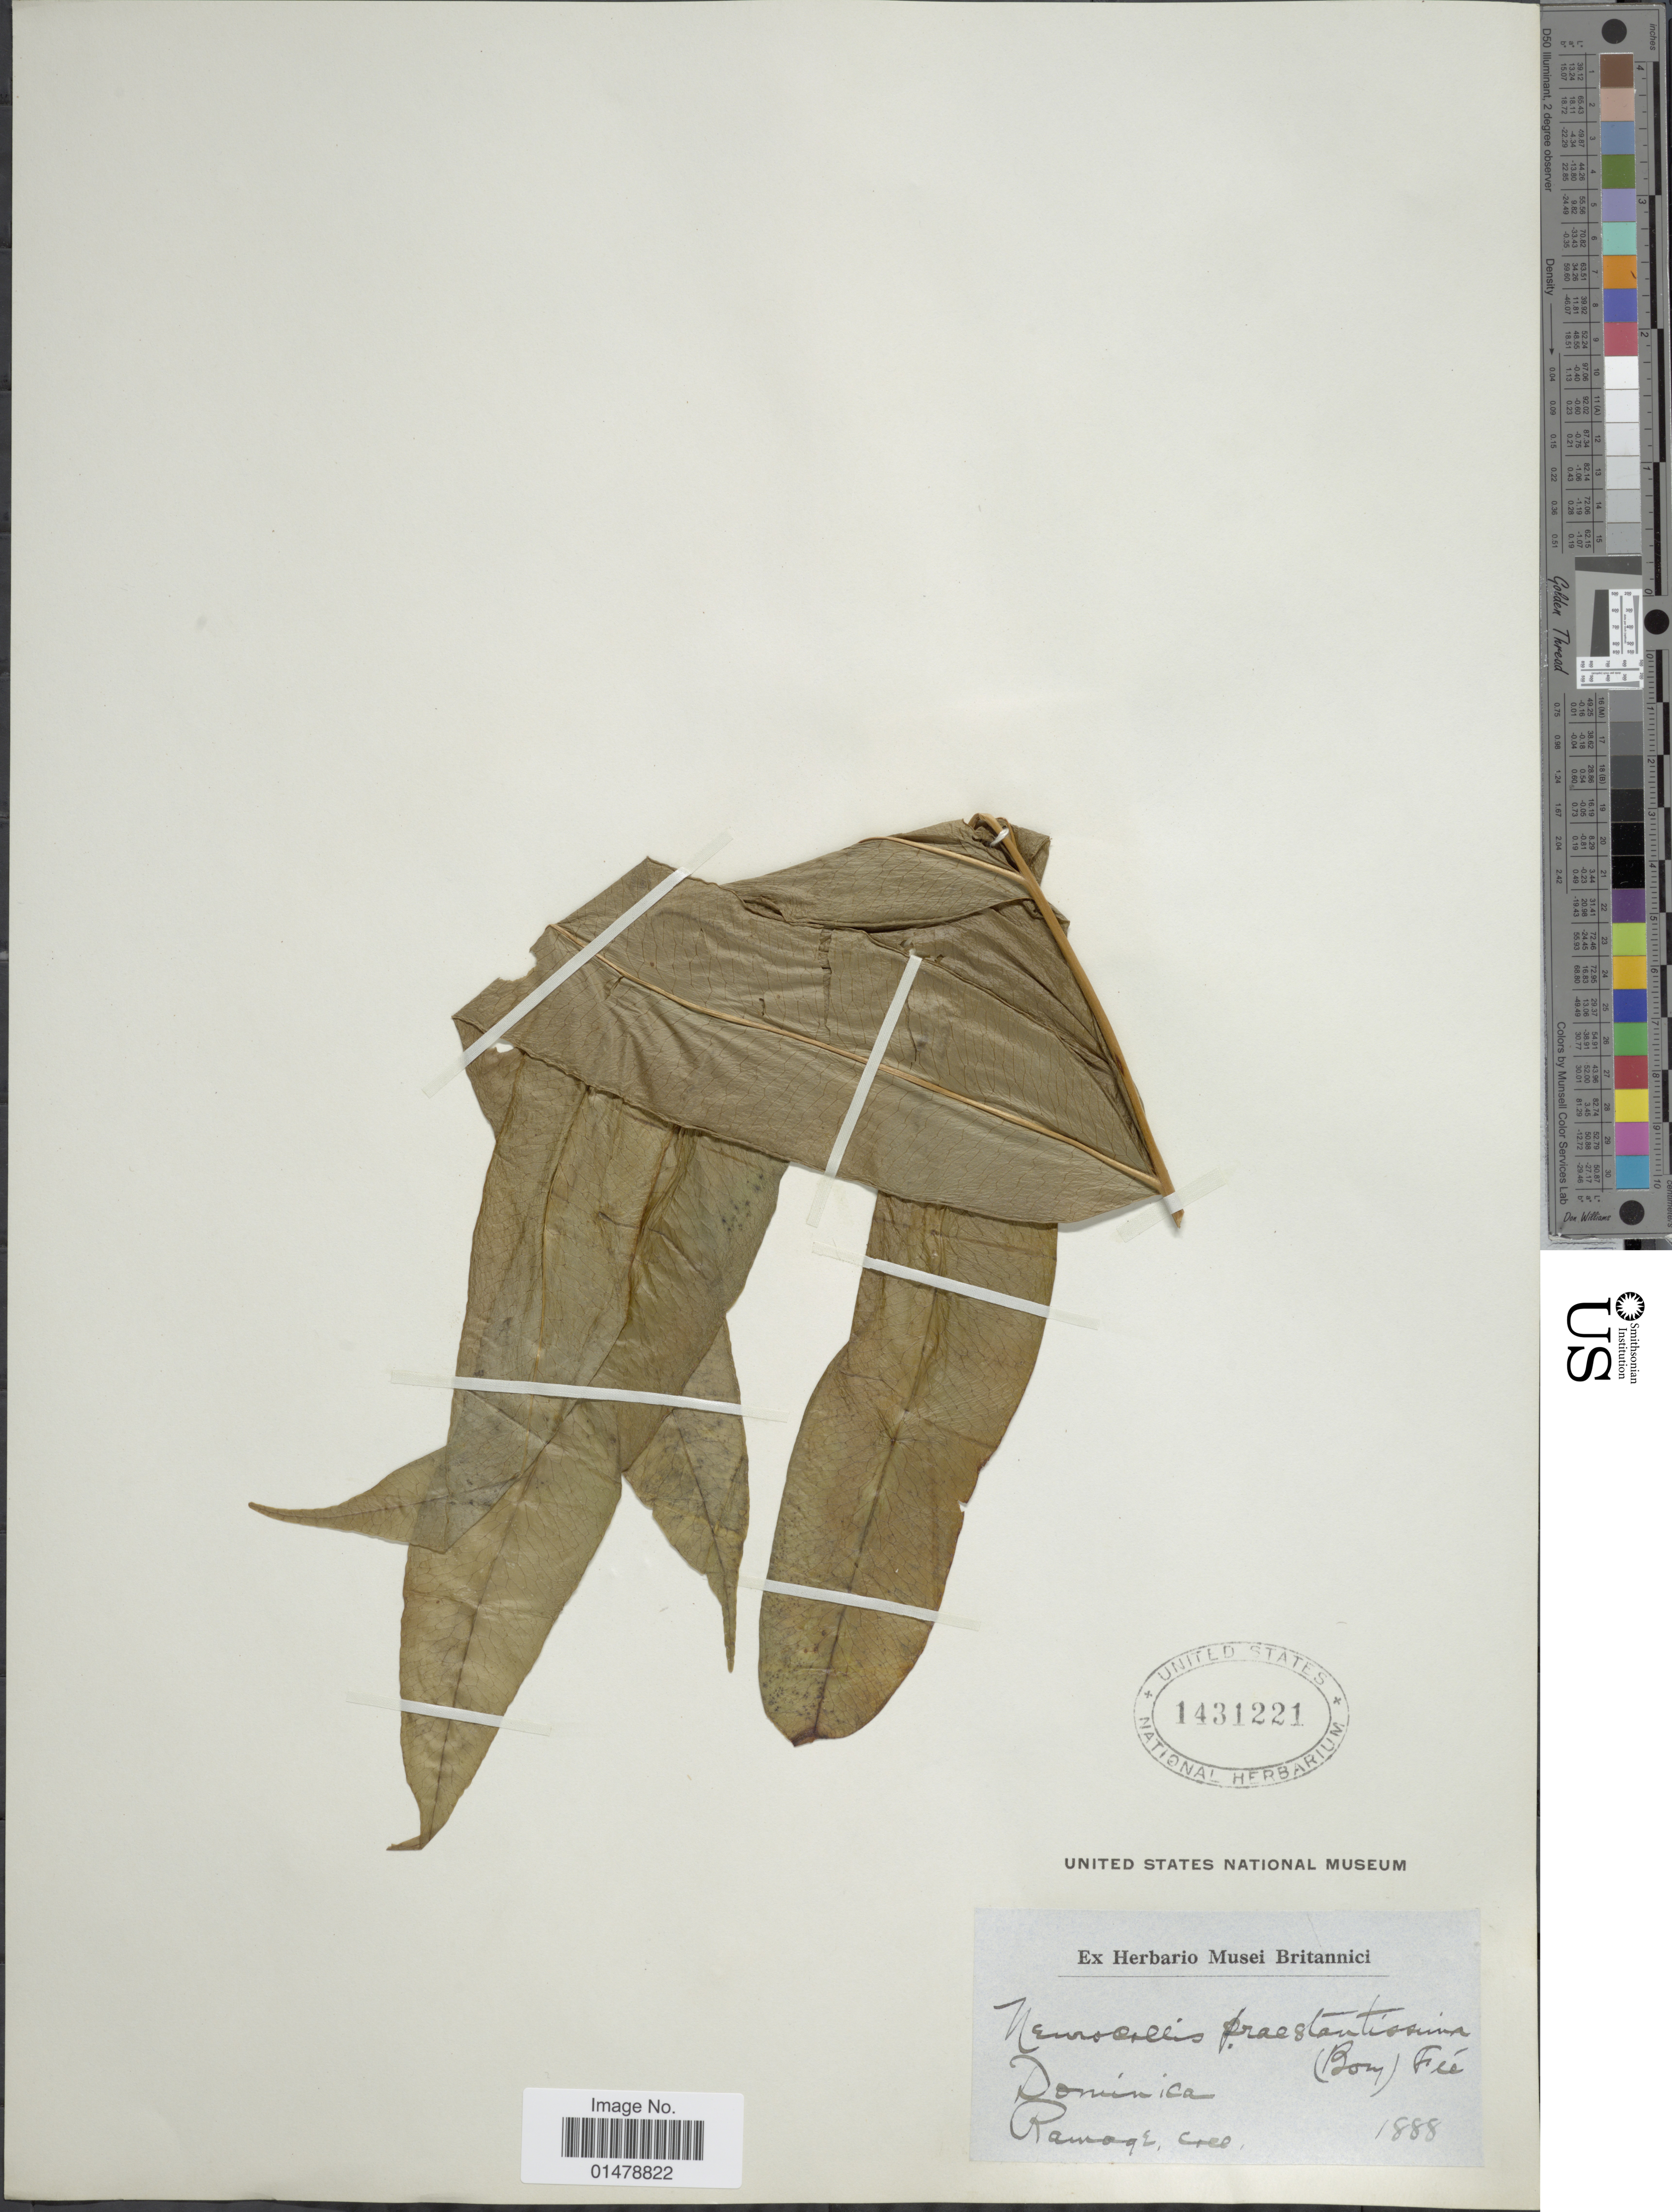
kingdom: Plantae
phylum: Tracheophyta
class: Polypodiopsida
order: Polypodiales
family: Pteridaceae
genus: Pteris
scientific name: Pteris praestantissima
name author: (Bory ex Fée) Christenh.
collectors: -- Ramage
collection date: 1888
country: Dominica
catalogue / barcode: US 1431221